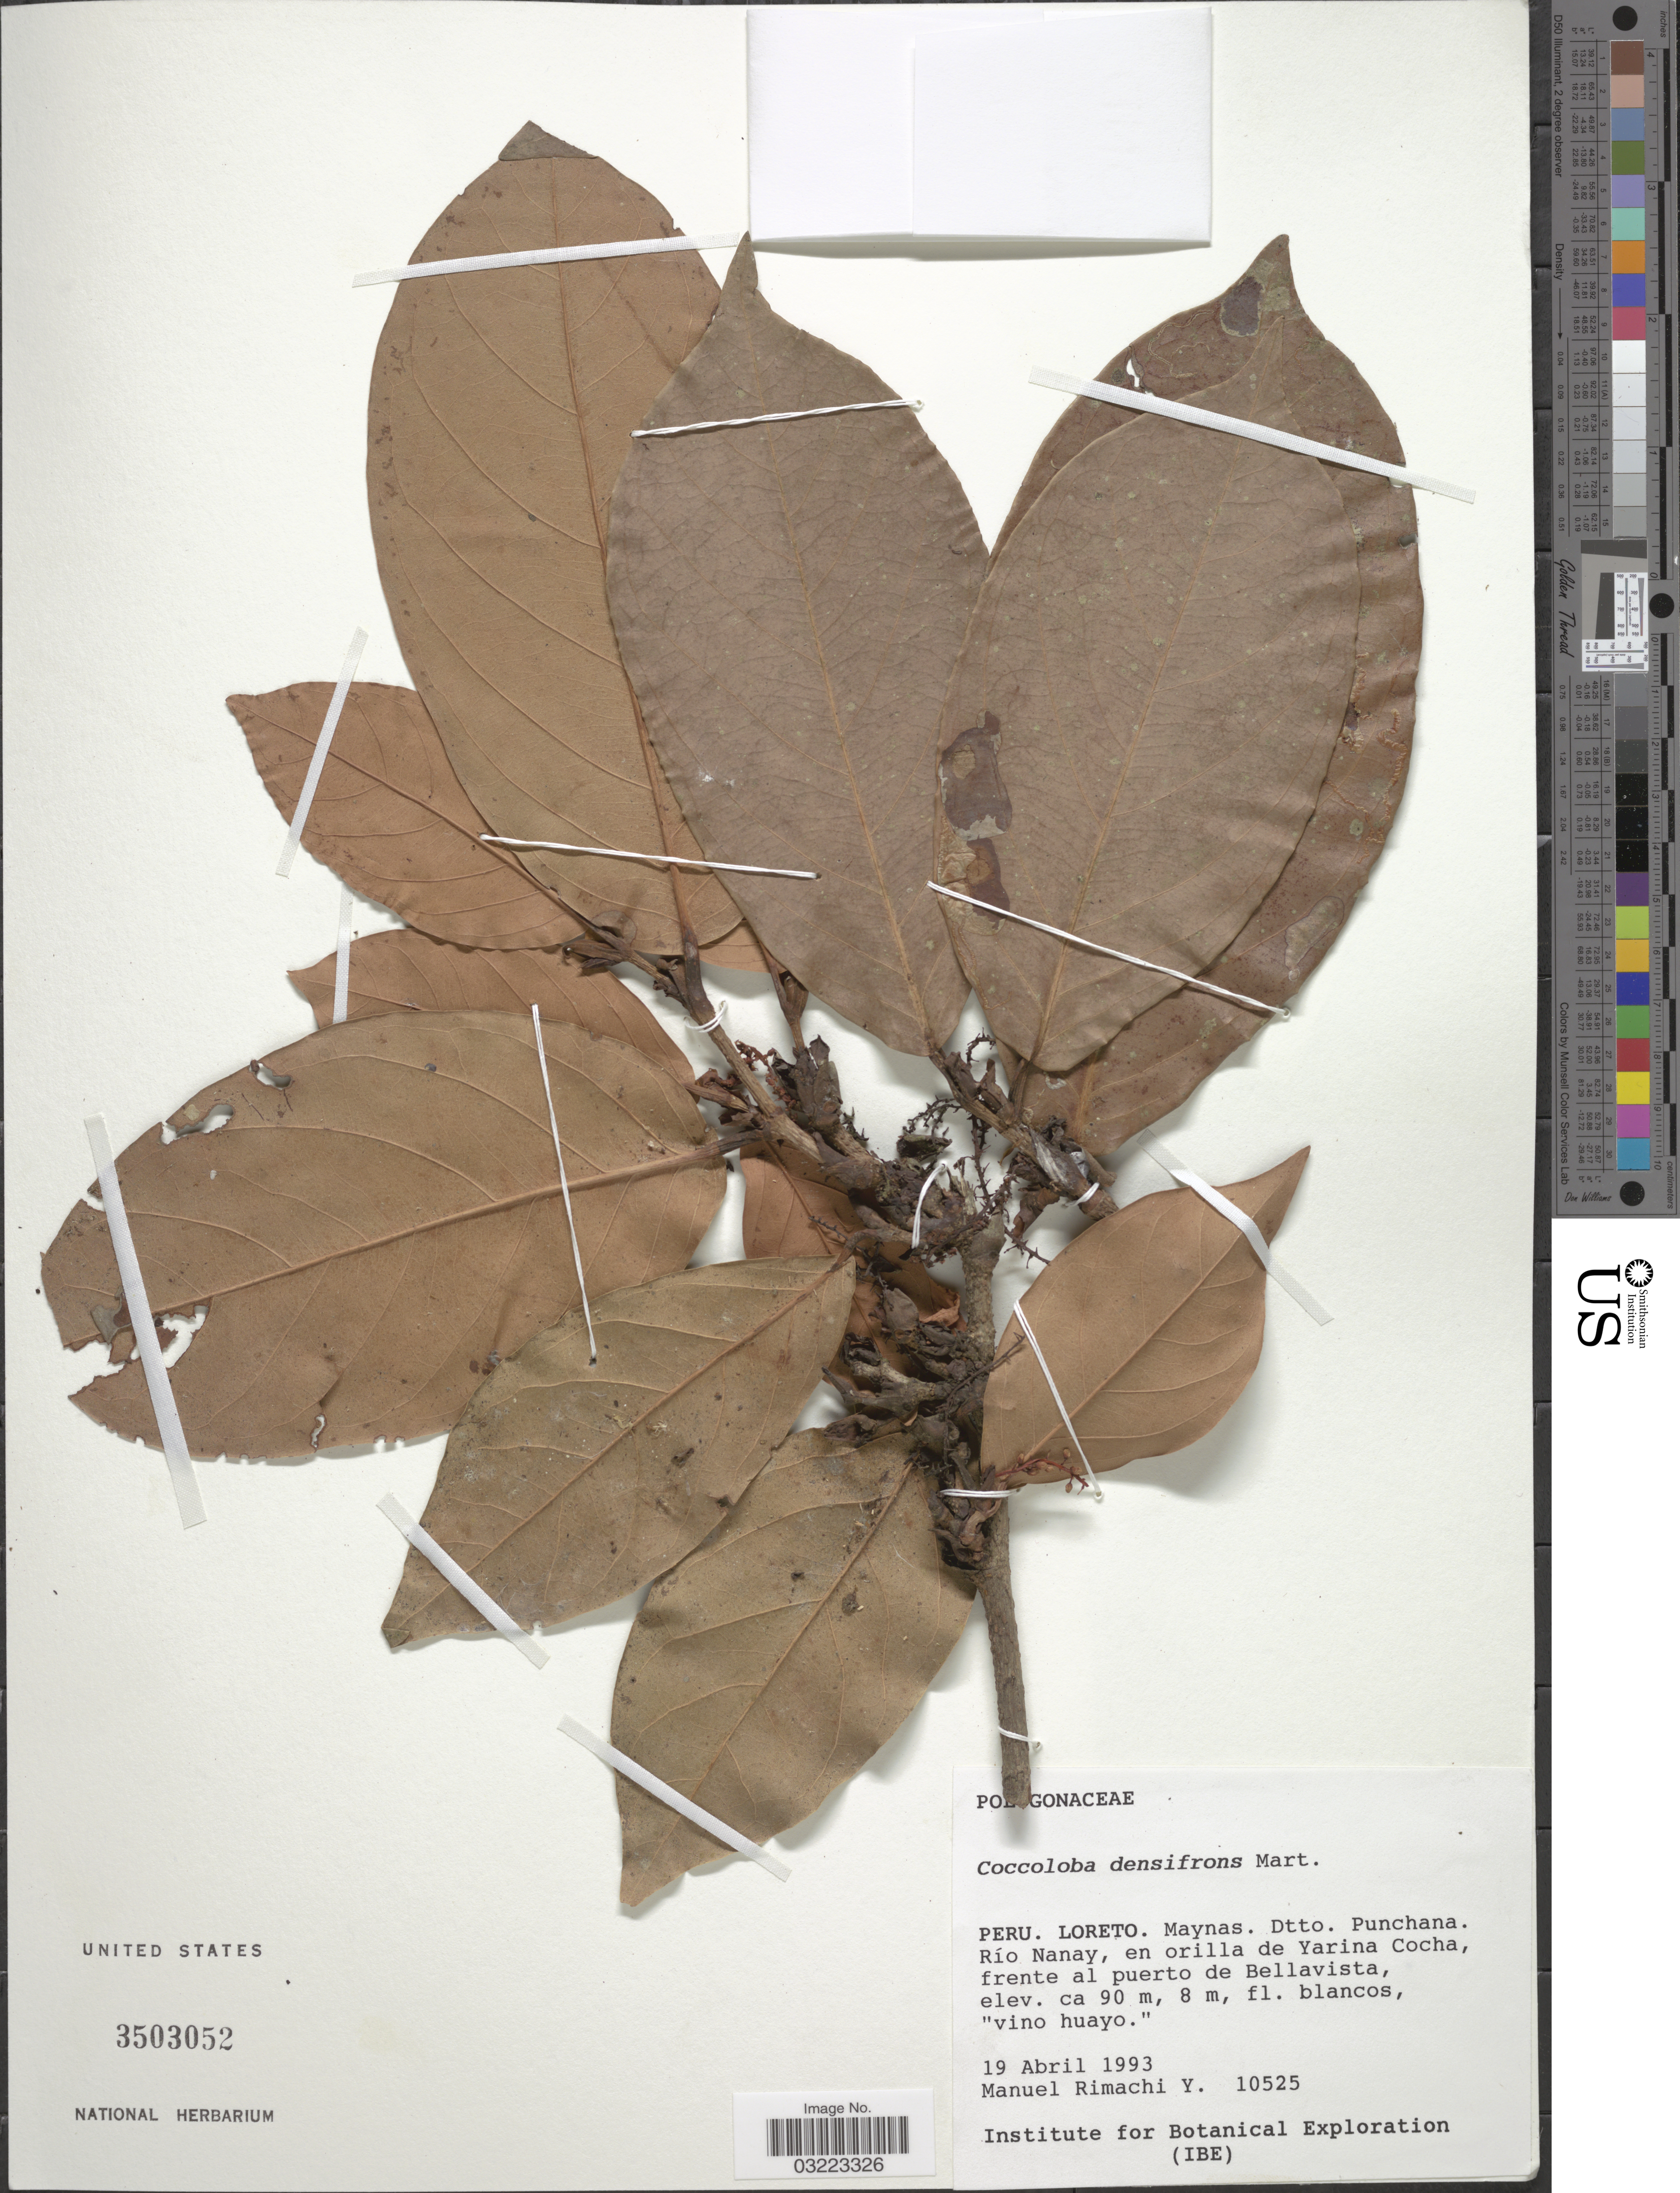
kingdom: Plantae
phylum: Tracheophyta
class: Magnoliopsida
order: Caryophyllales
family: Polygonaceae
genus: Coccoloba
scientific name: Coccoloba densifrons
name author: Mart. ex Meisn.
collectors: M. Rimachi Y.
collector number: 10525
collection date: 1993-04-19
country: Peru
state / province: Loreto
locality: Maynas. Dtto. Punchana. Río Nanay, en orilla de Yarina Cocha, frente al puerto de Bellavista.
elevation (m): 90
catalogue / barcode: US 3503052